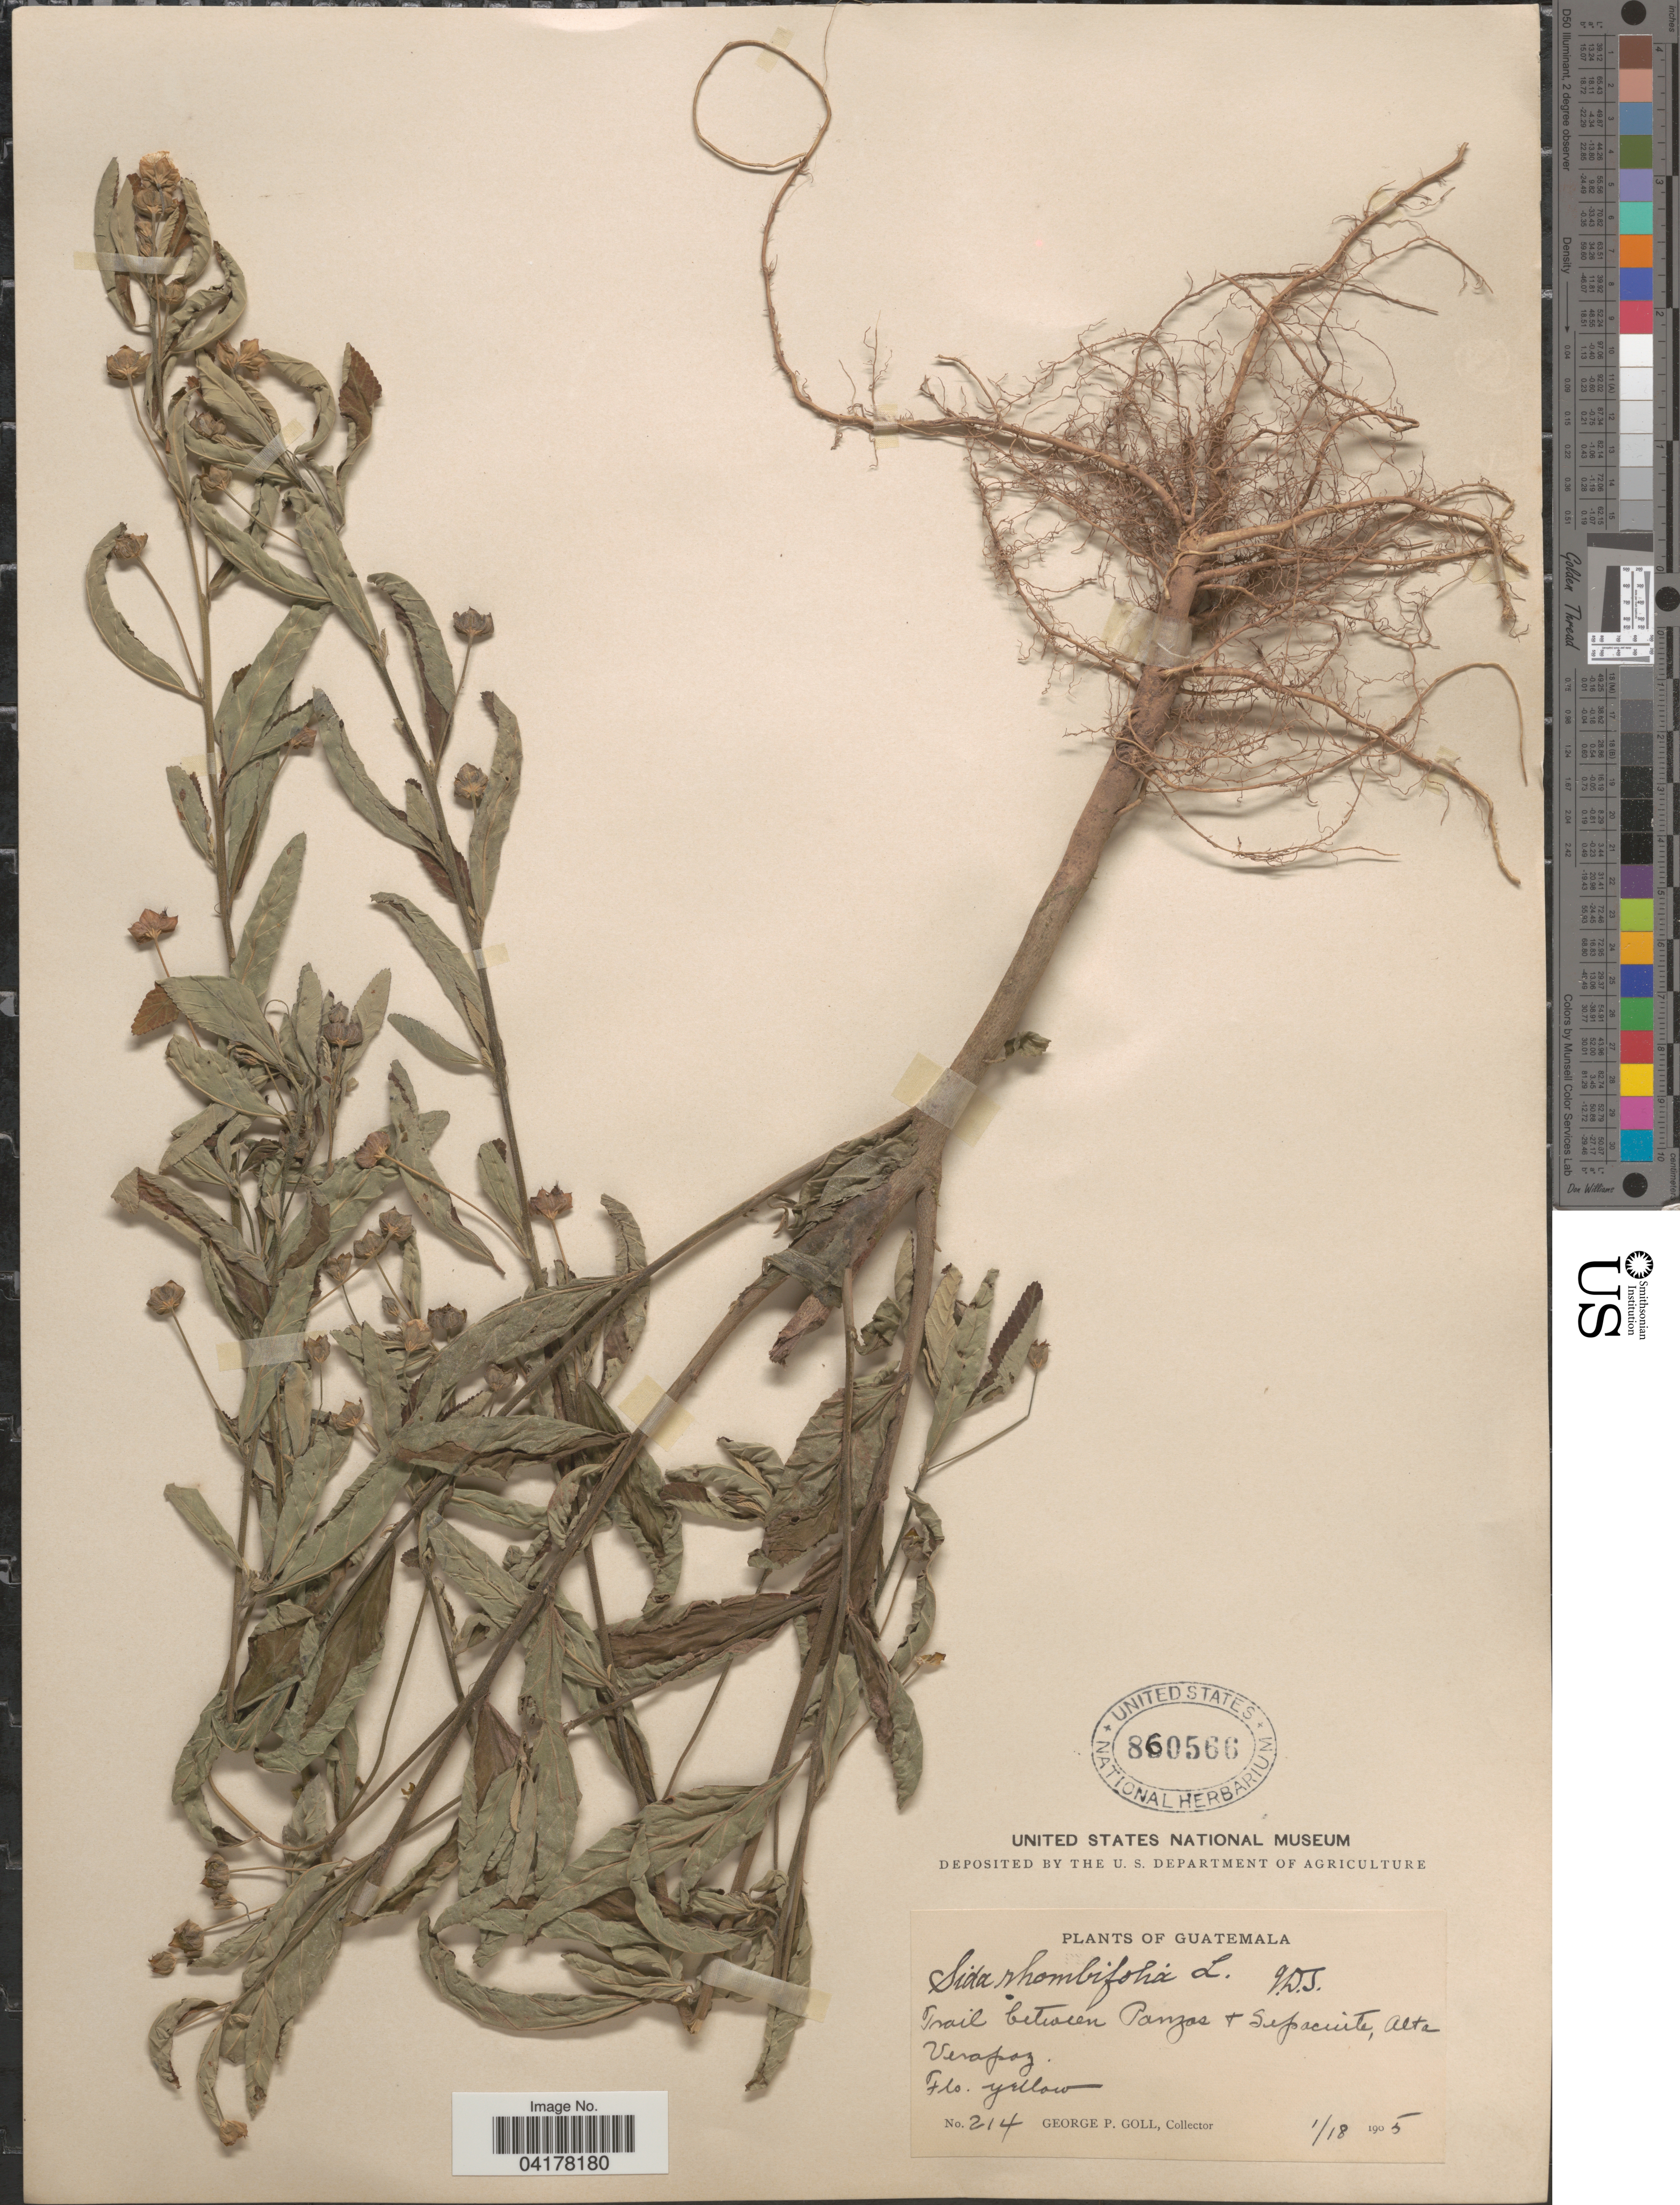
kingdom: Plantae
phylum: Tracheophyta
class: Magnoliopsida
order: Malvales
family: Malvaceae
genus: Sida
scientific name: Sida rhombifolia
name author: L.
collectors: G. P. Goll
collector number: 214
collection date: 1905-01-18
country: Guatemala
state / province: Alta Verapaz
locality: Trail between Panzas + Sepacuite.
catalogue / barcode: US 860566